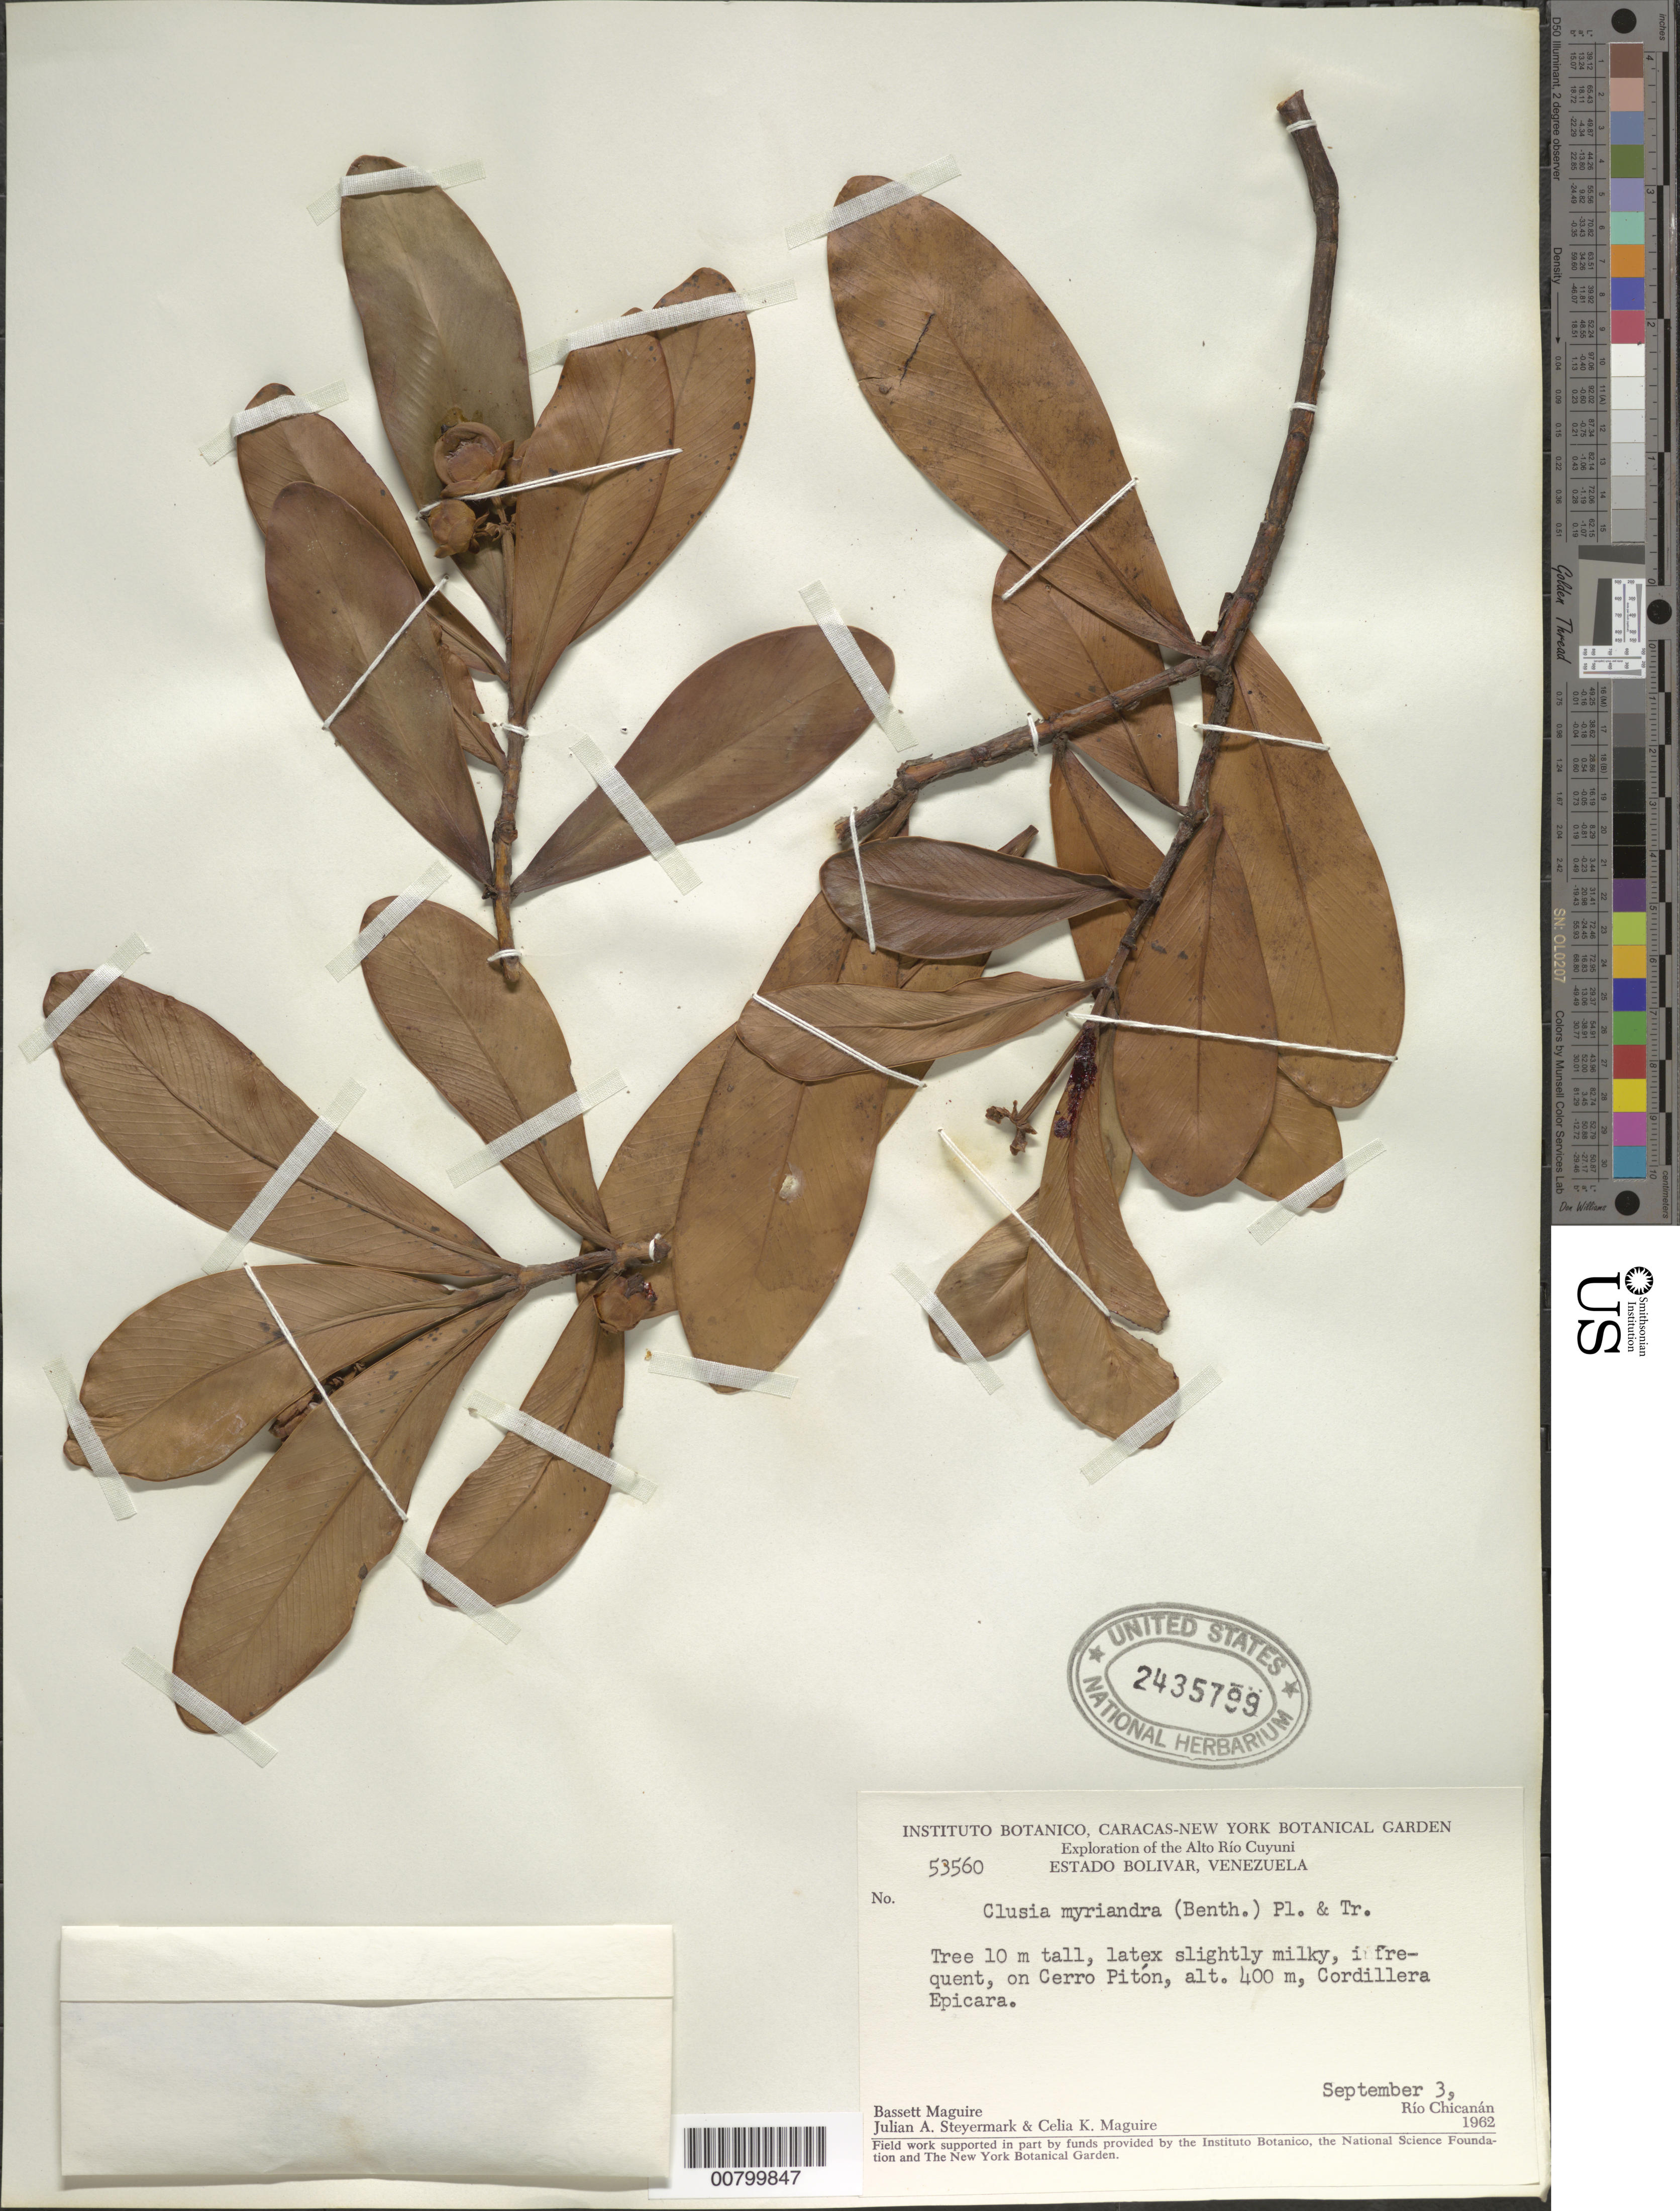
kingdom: Plantae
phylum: Tracheophyta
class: Magnoliopsida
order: Malpighiales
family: Clusiaceae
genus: Clusia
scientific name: Clusia myriandra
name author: (Benth.) Planch. & Triana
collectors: B. Maguire, J. Steyermark & C. K. Maguire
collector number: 53560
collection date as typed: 3-Sep-62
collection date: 1962-09-03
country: Venezuela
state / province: Bolívar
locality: Alto Río Cuyuni, Cerro Pitón, Cordillera Epicara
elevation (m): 400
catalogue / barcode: US 2435799